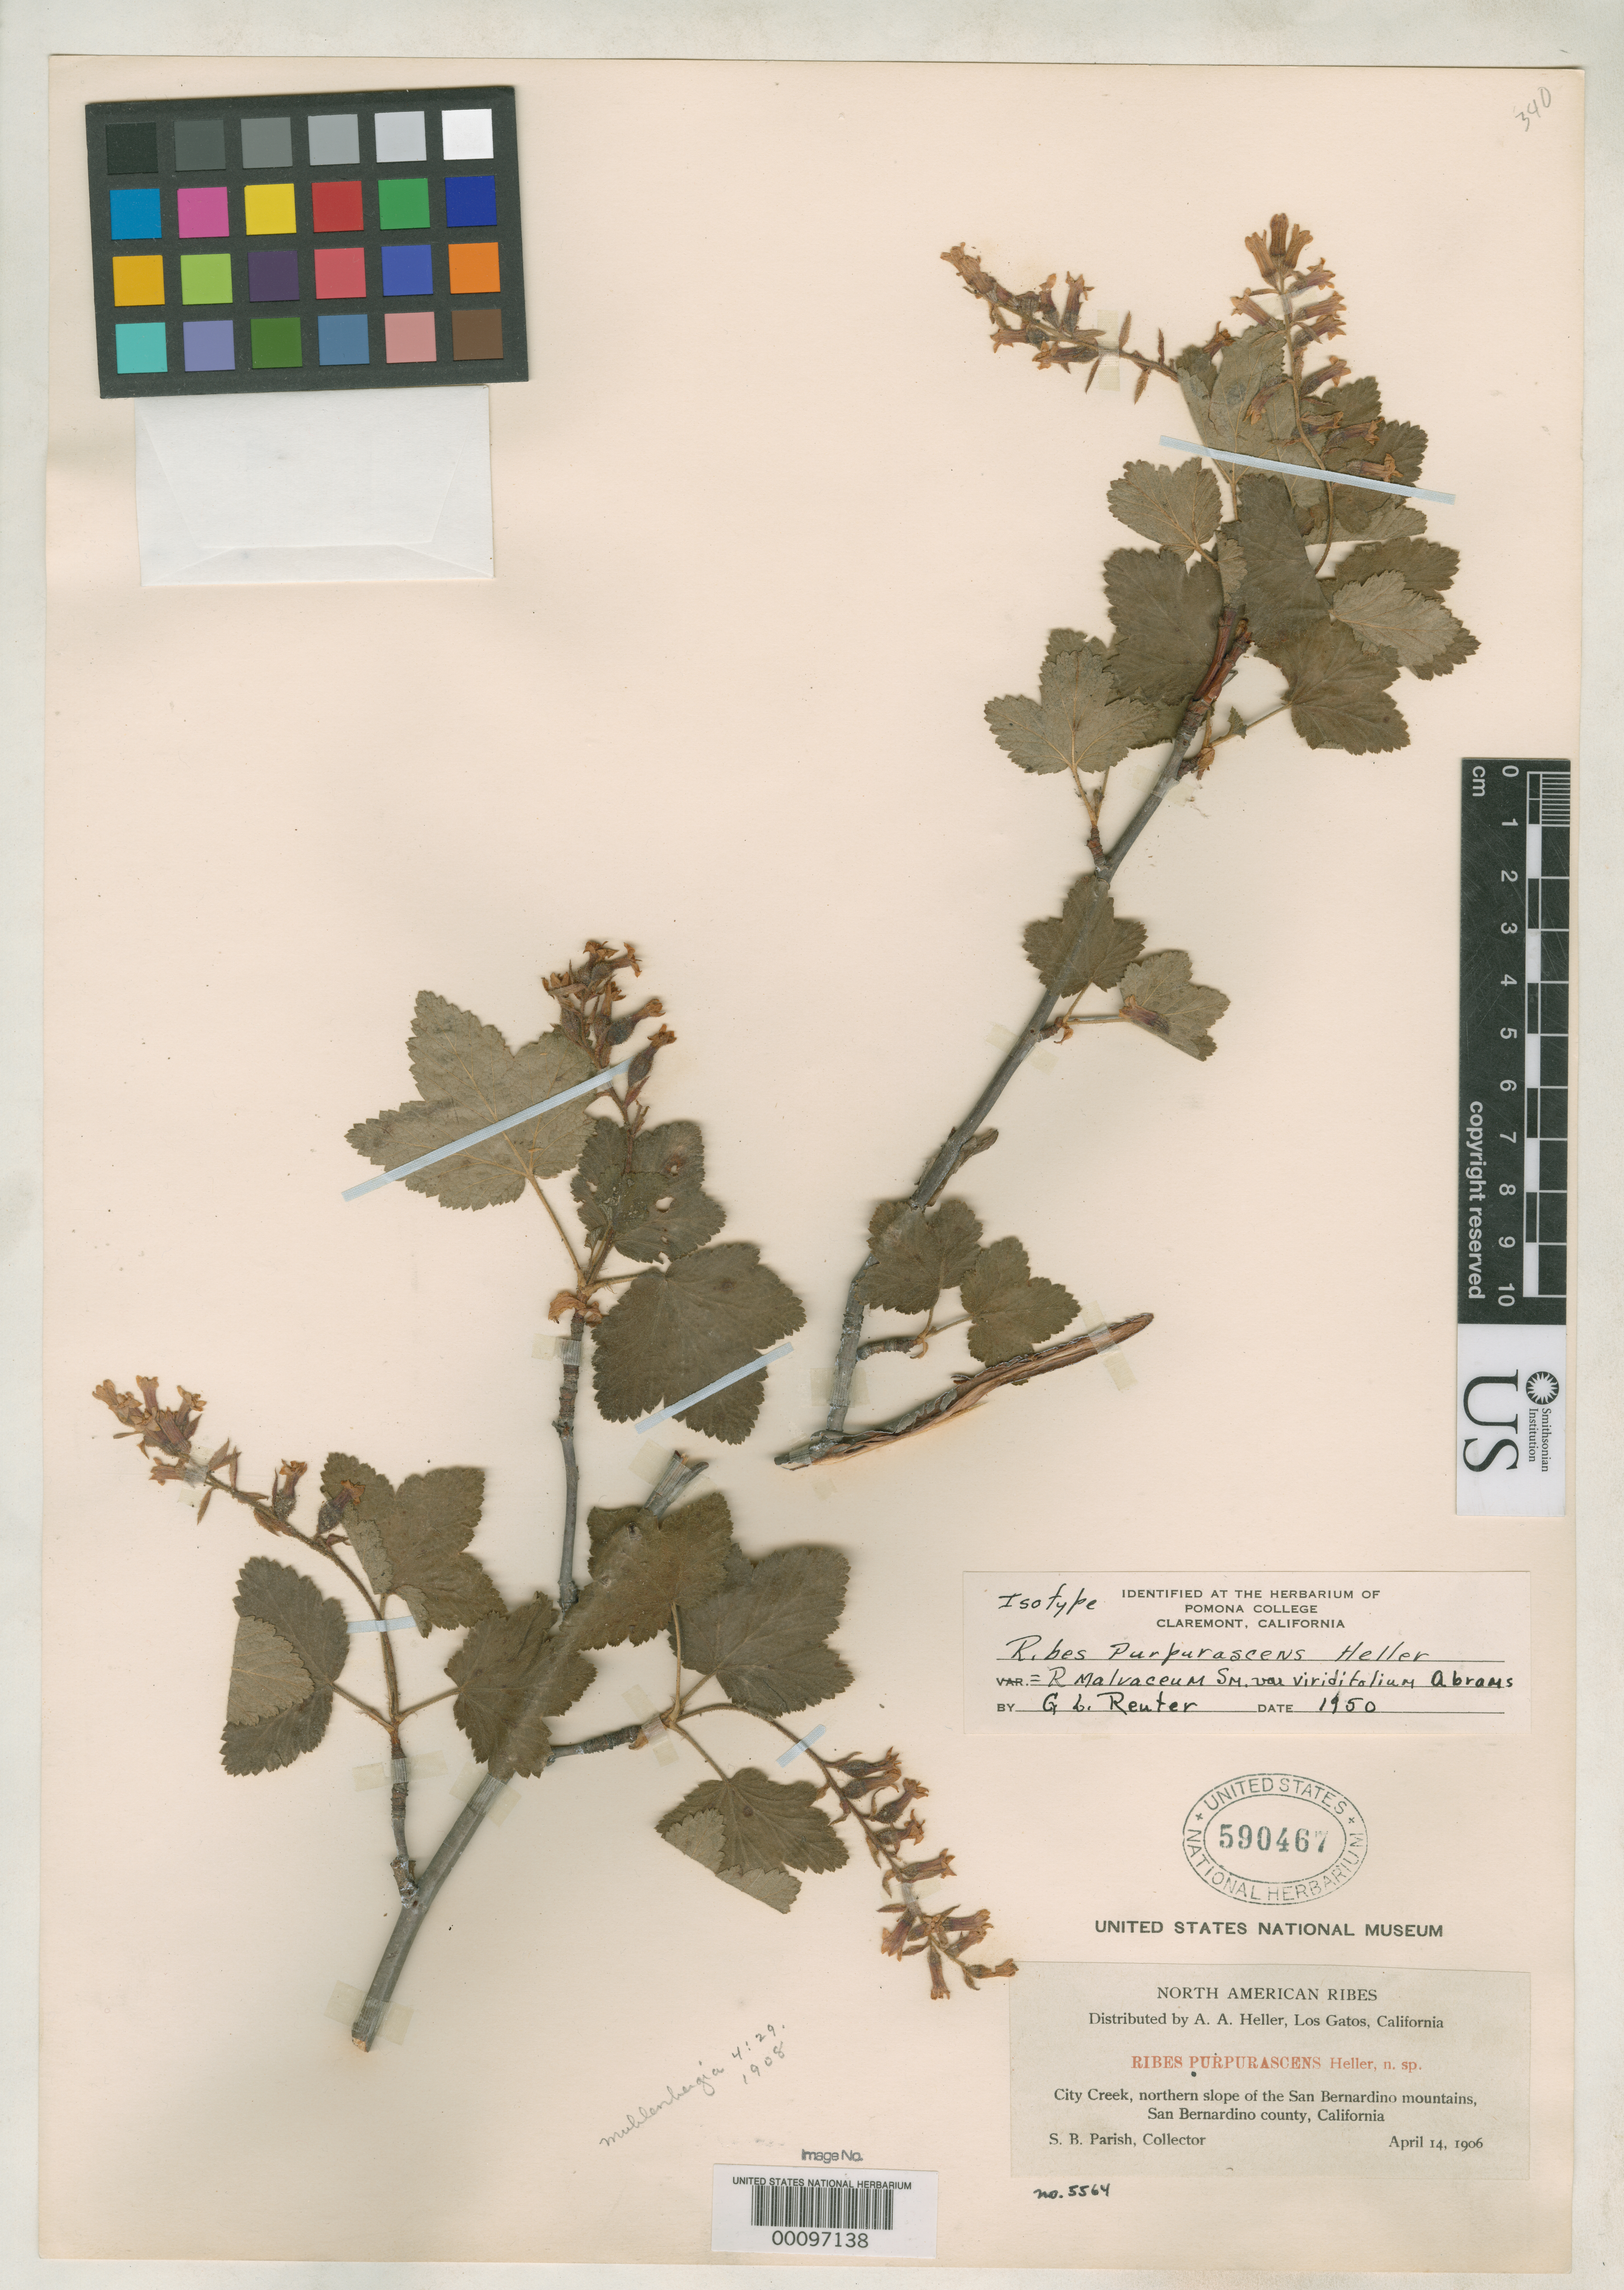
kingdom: Plantae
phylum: Tracheophyta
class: Magnoliopsida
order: Saxifragales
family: Grossulariaceae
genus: Ribes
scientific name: Ribes purpurascens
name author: A. Heller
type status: Isotype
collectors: S. B. Parish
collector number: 5564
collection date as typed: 14 Apr 1906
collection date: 1906-04-14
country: United States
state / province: California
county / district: San Bernardino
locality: Northern slope of San Bernardino Mountains.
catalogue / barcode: US 590467